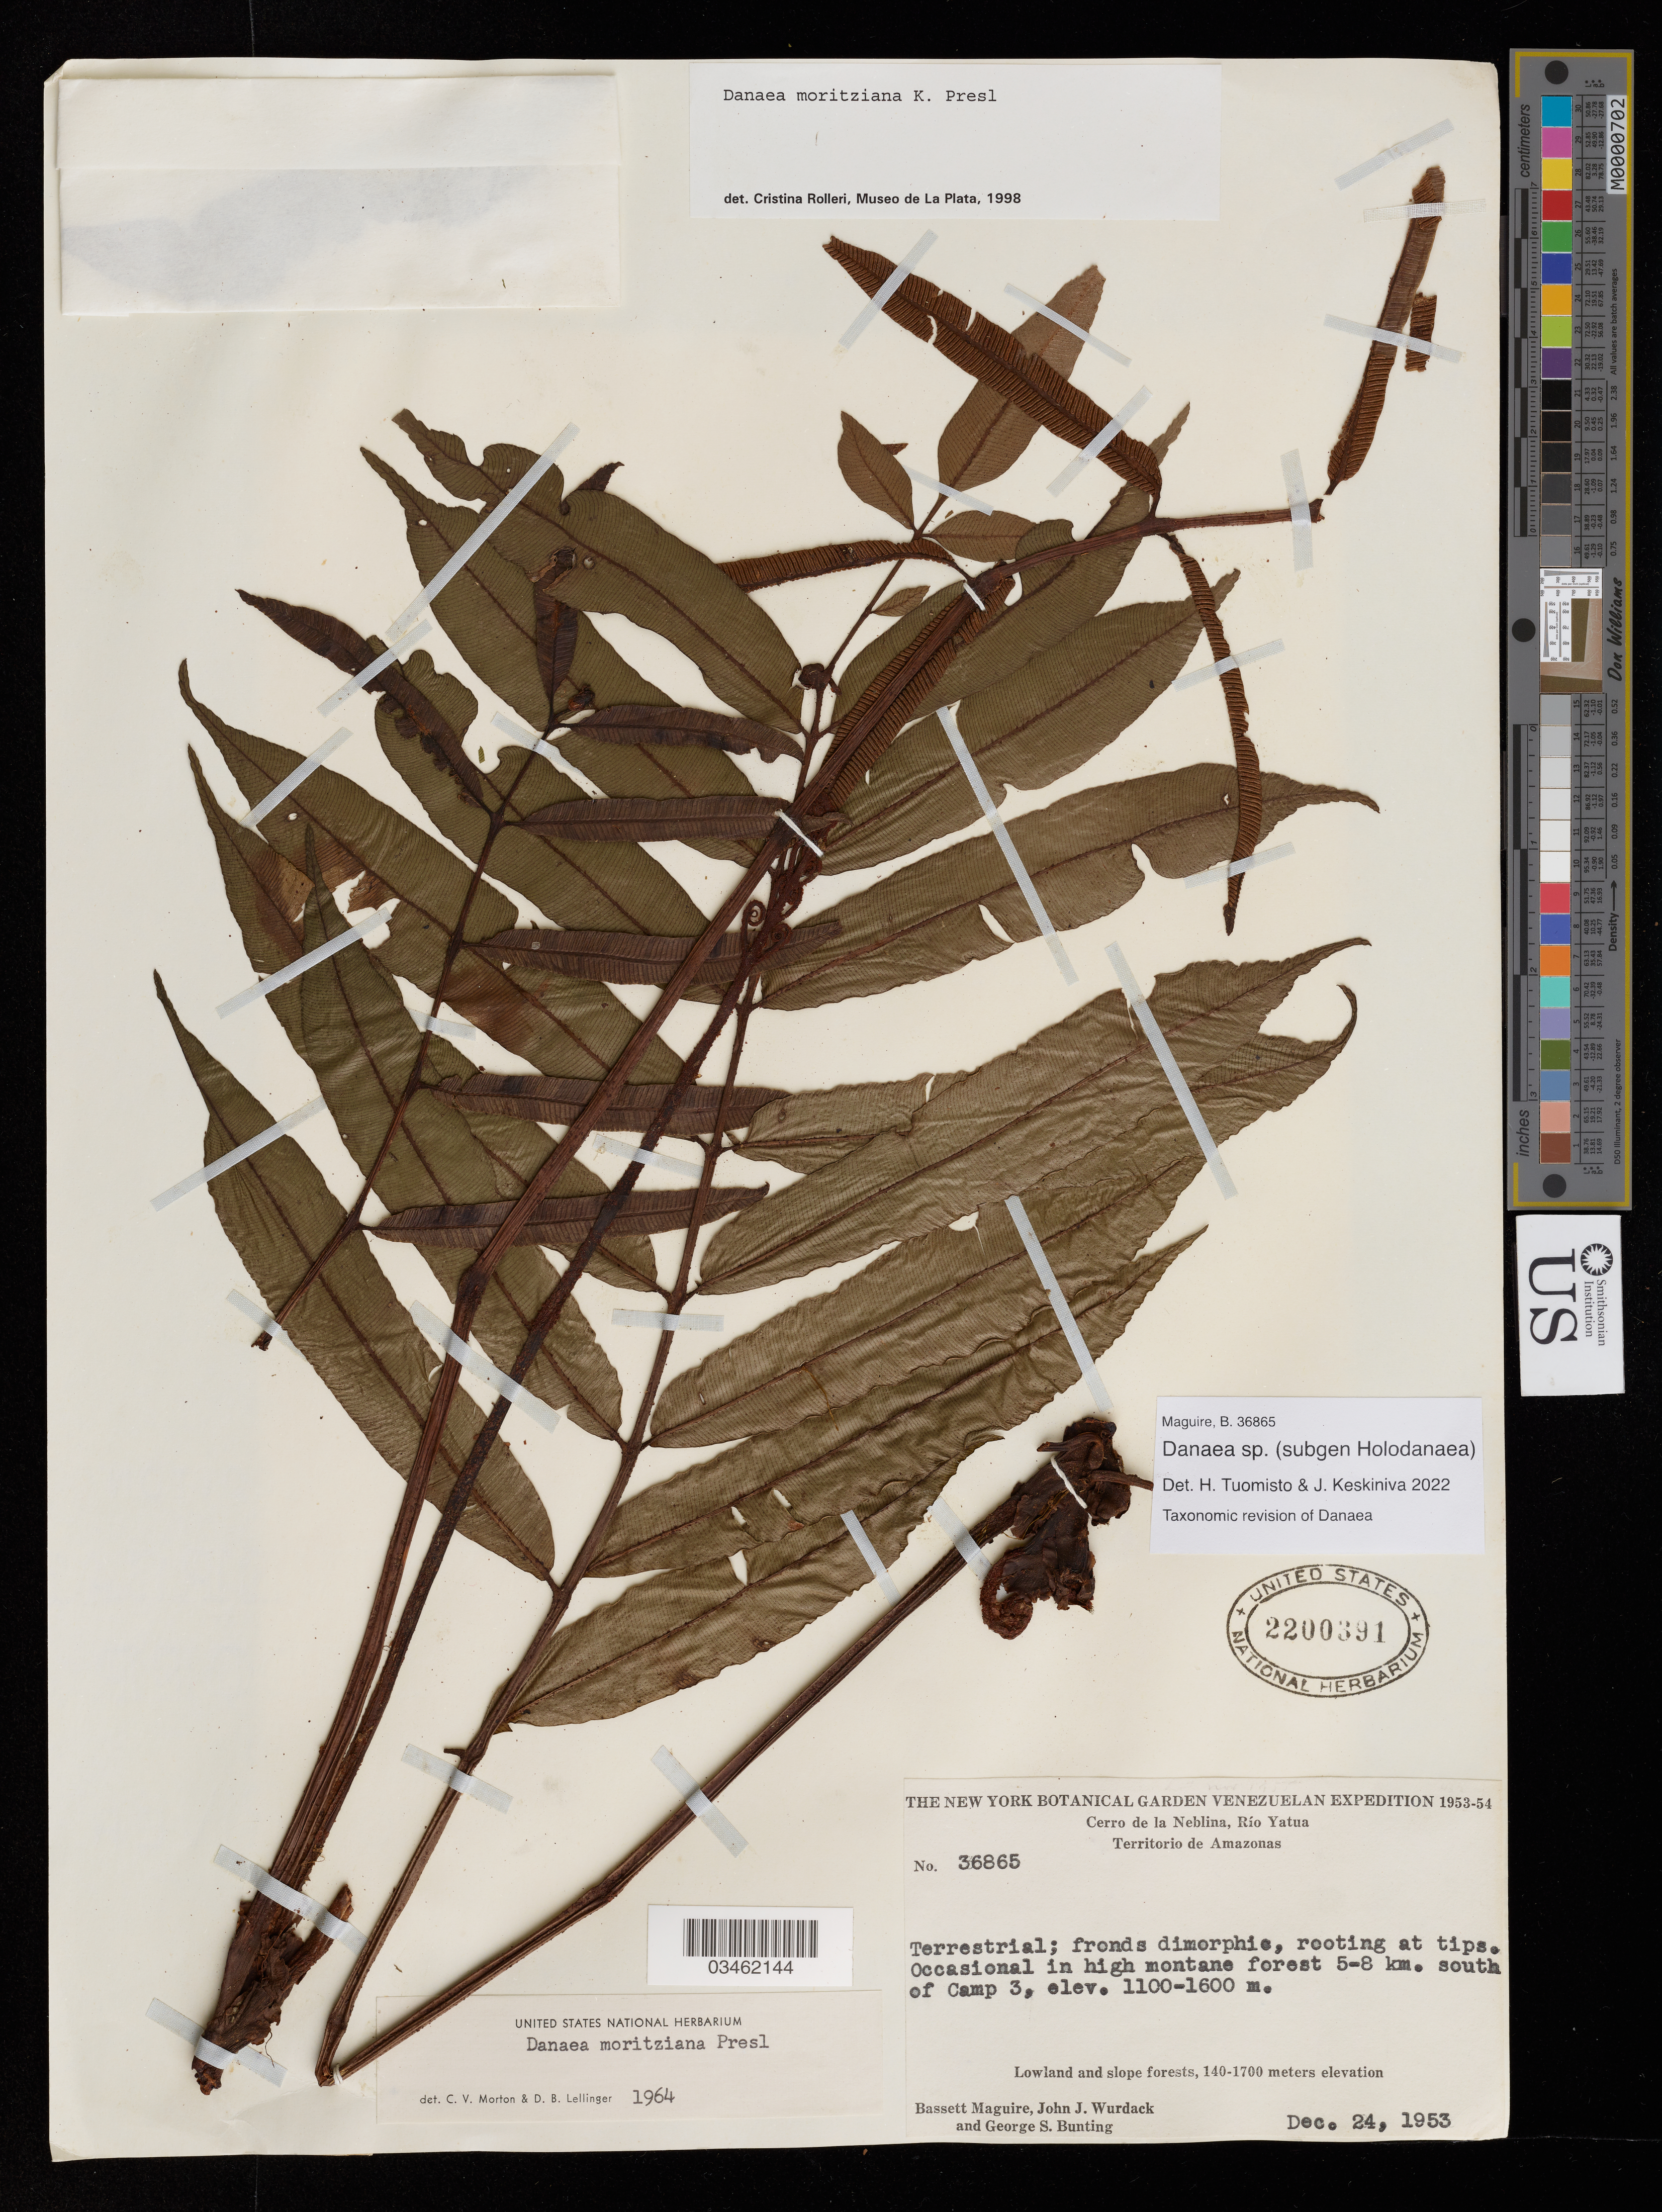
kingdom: Plantae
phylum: Tracheophyta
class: Polypodiopsida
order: Marattiales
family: Marattiaceae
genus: Danaea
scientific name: Danaea sp.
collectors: B. Maguire, J. J. Wurdack & G. S. Bunting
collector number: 36865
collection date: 1953-12-24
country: Venezuela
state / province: Amazonas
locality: The New York Botanical Garden Venezuelan Expedition 1953-54. Cerro de la Neblina, Río Yatua. Territorio de Amazonas. In high montane forest 5-8 km. south of Camp 3.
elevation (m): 1100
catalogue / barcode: US 2200391